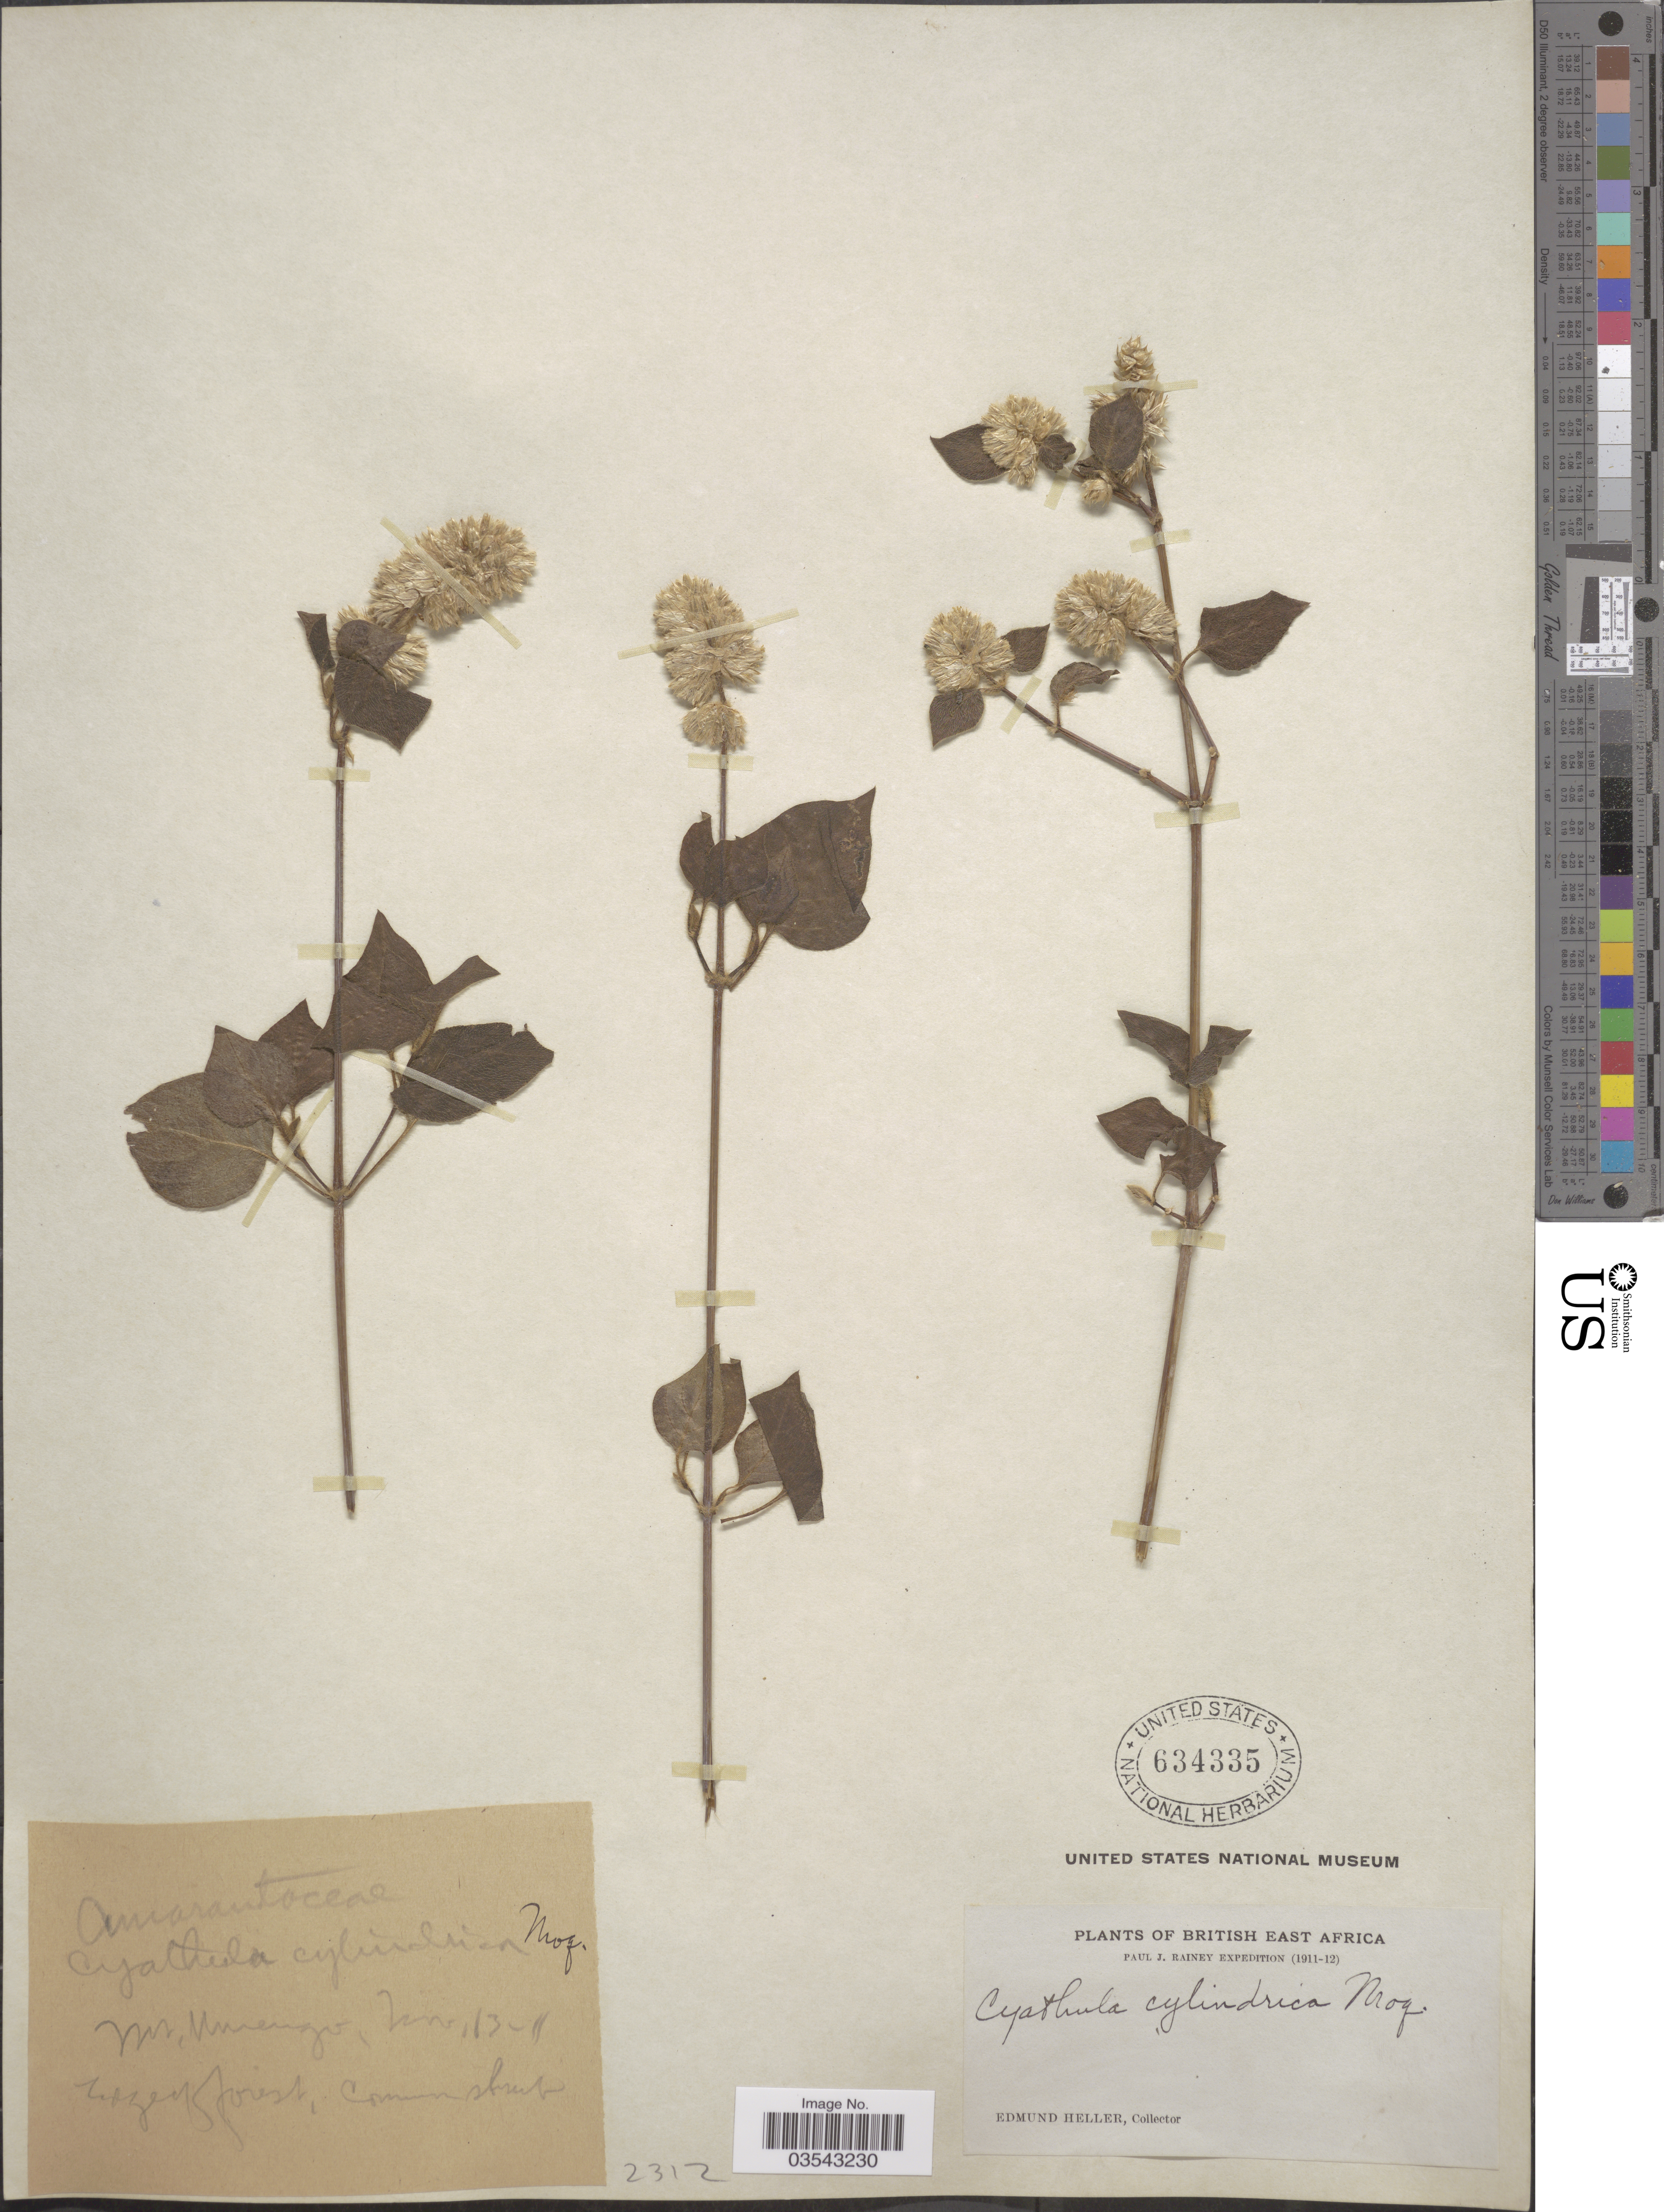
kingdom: Plantae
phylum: Tracheophyta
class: Magnoliopsida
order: Caryophyllales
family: Amaranthaceae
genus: Cyathula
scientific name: Cyathula cylindrica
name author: Moq.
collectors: E. Heller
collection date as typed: Transcribed d/m/y: 13/11/11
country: Kenya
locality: Mt. Muengo [interpreted]. British East Africa.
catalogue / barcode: US 634335